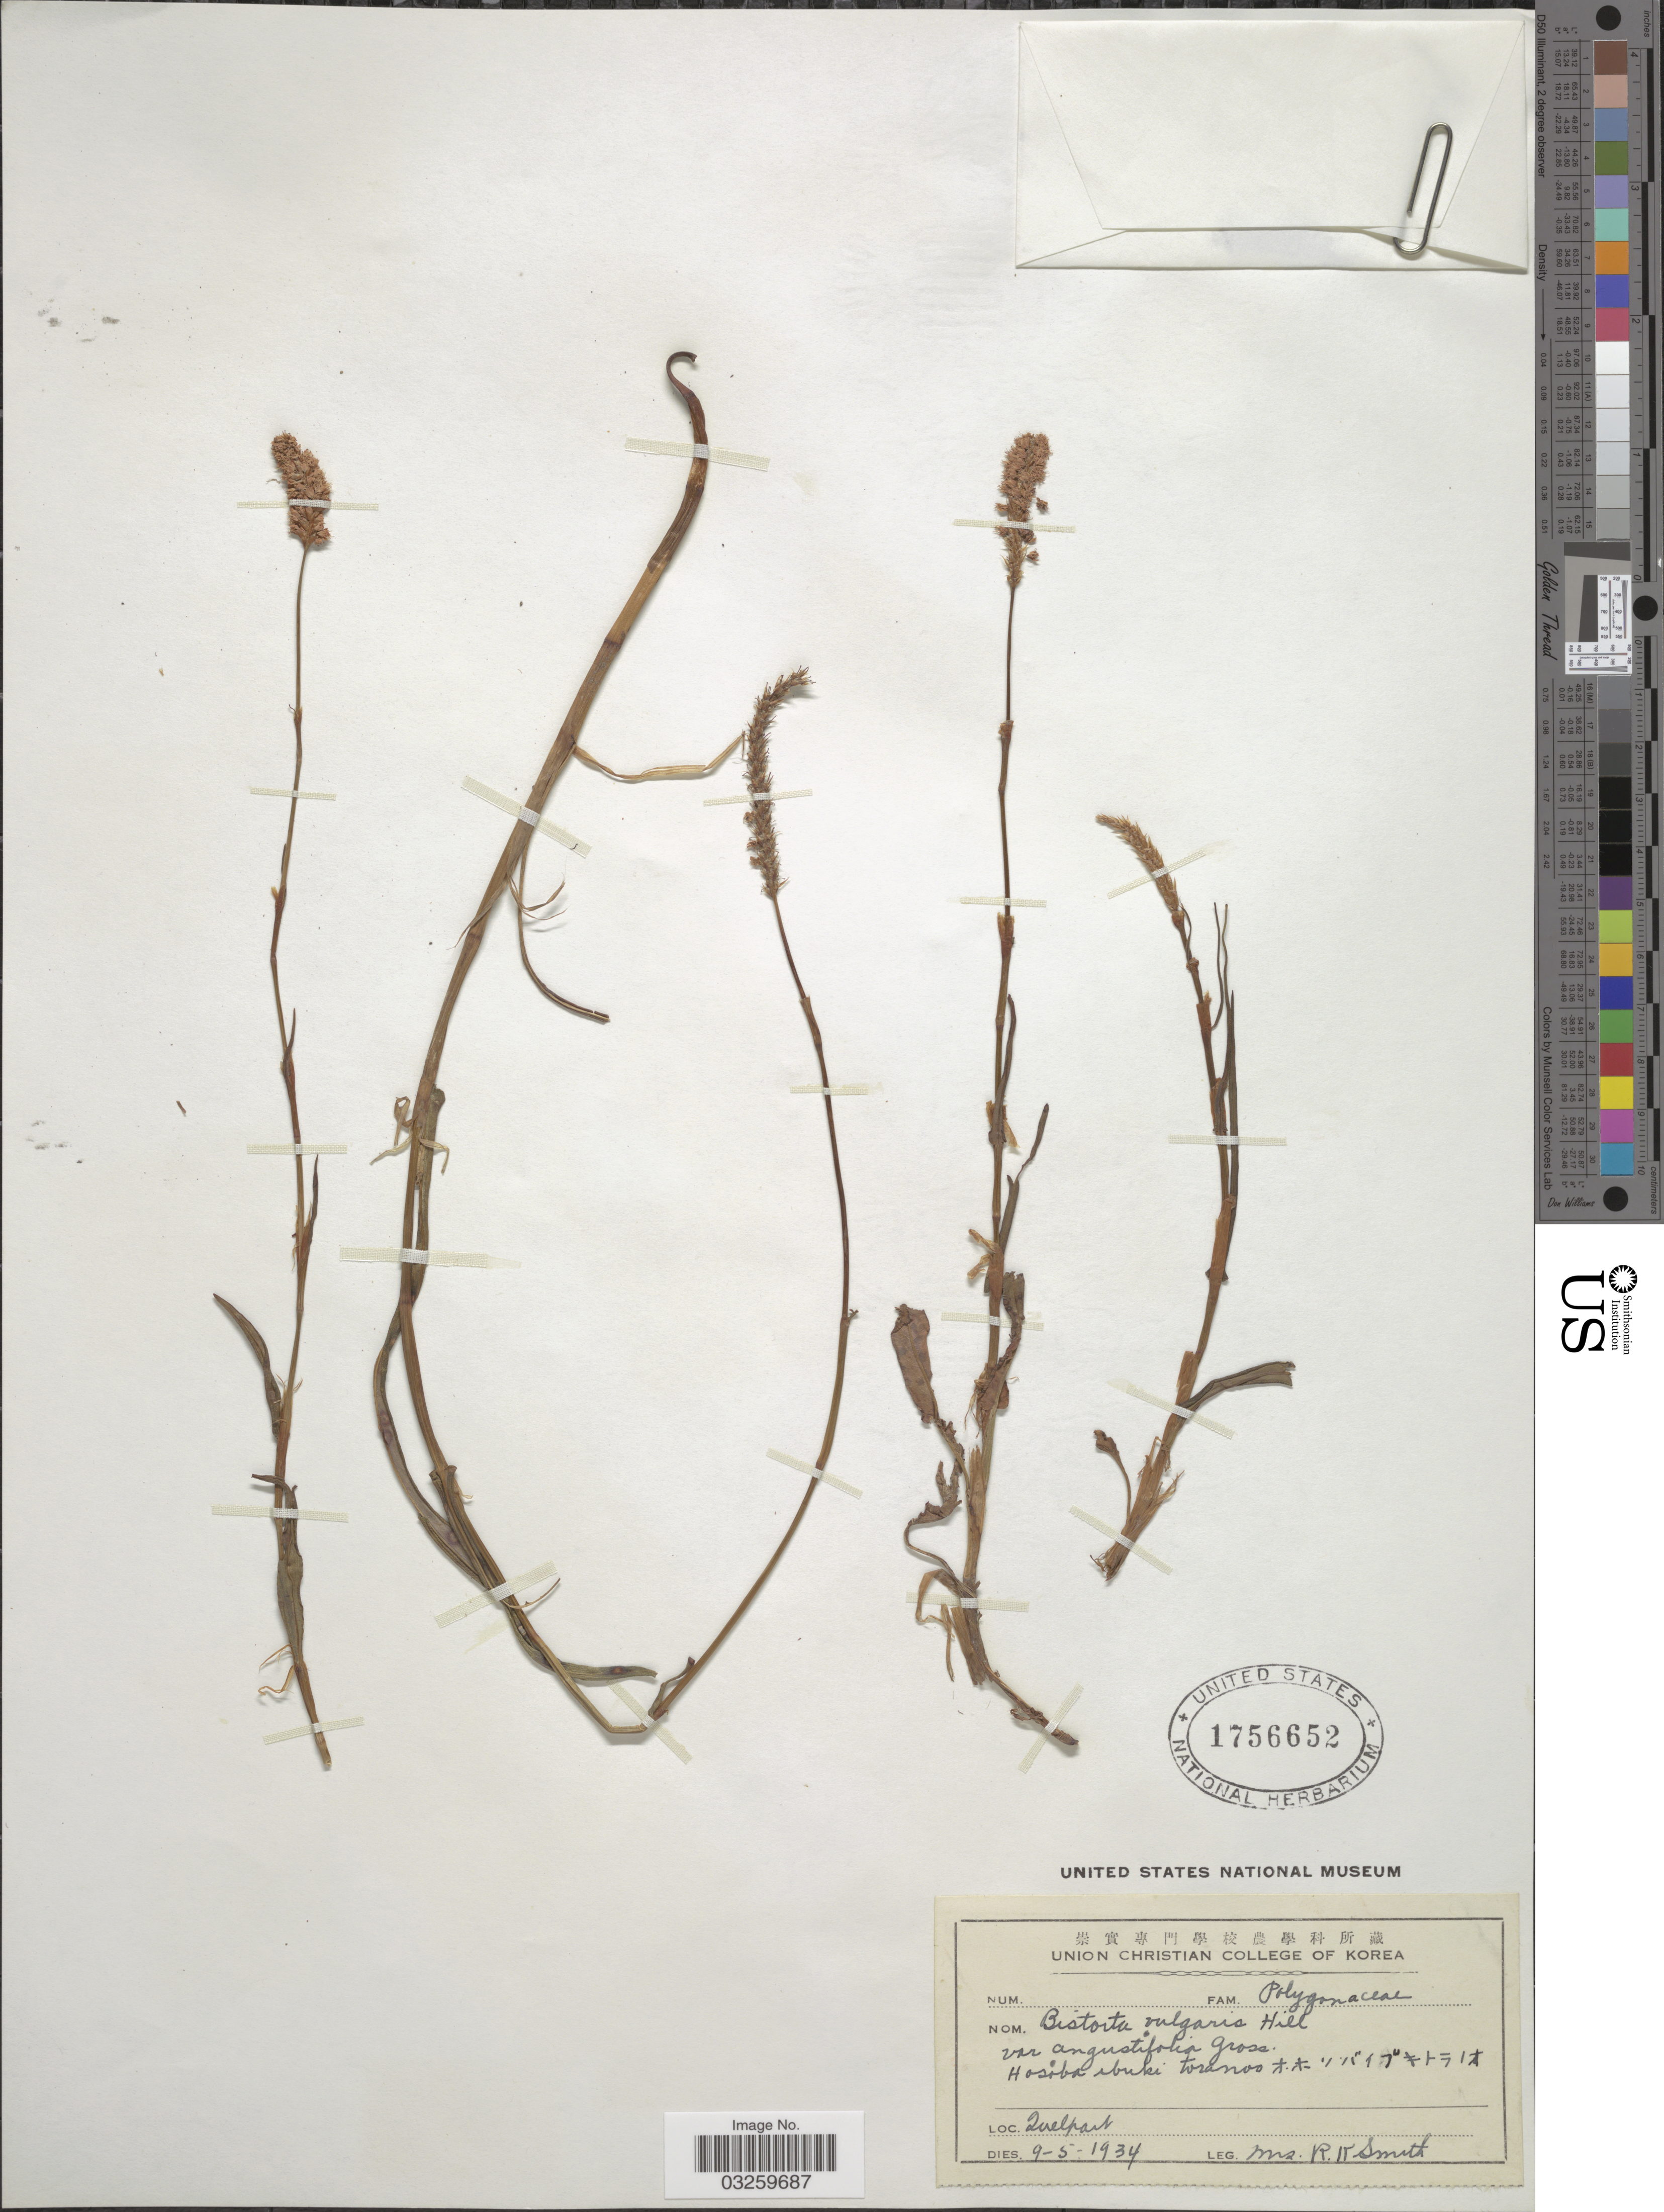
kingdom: Plantae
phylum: Tracheophyta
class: Magnoliopsida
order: Caryophyllales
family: Polygonaceae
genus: Polygonum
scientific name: Polygonum vulgare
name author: Gueldenst.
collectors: Mrs. R. K. Smith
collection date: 1934-05-09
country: South Korea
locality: Quelpart.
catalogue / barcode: US 1756652